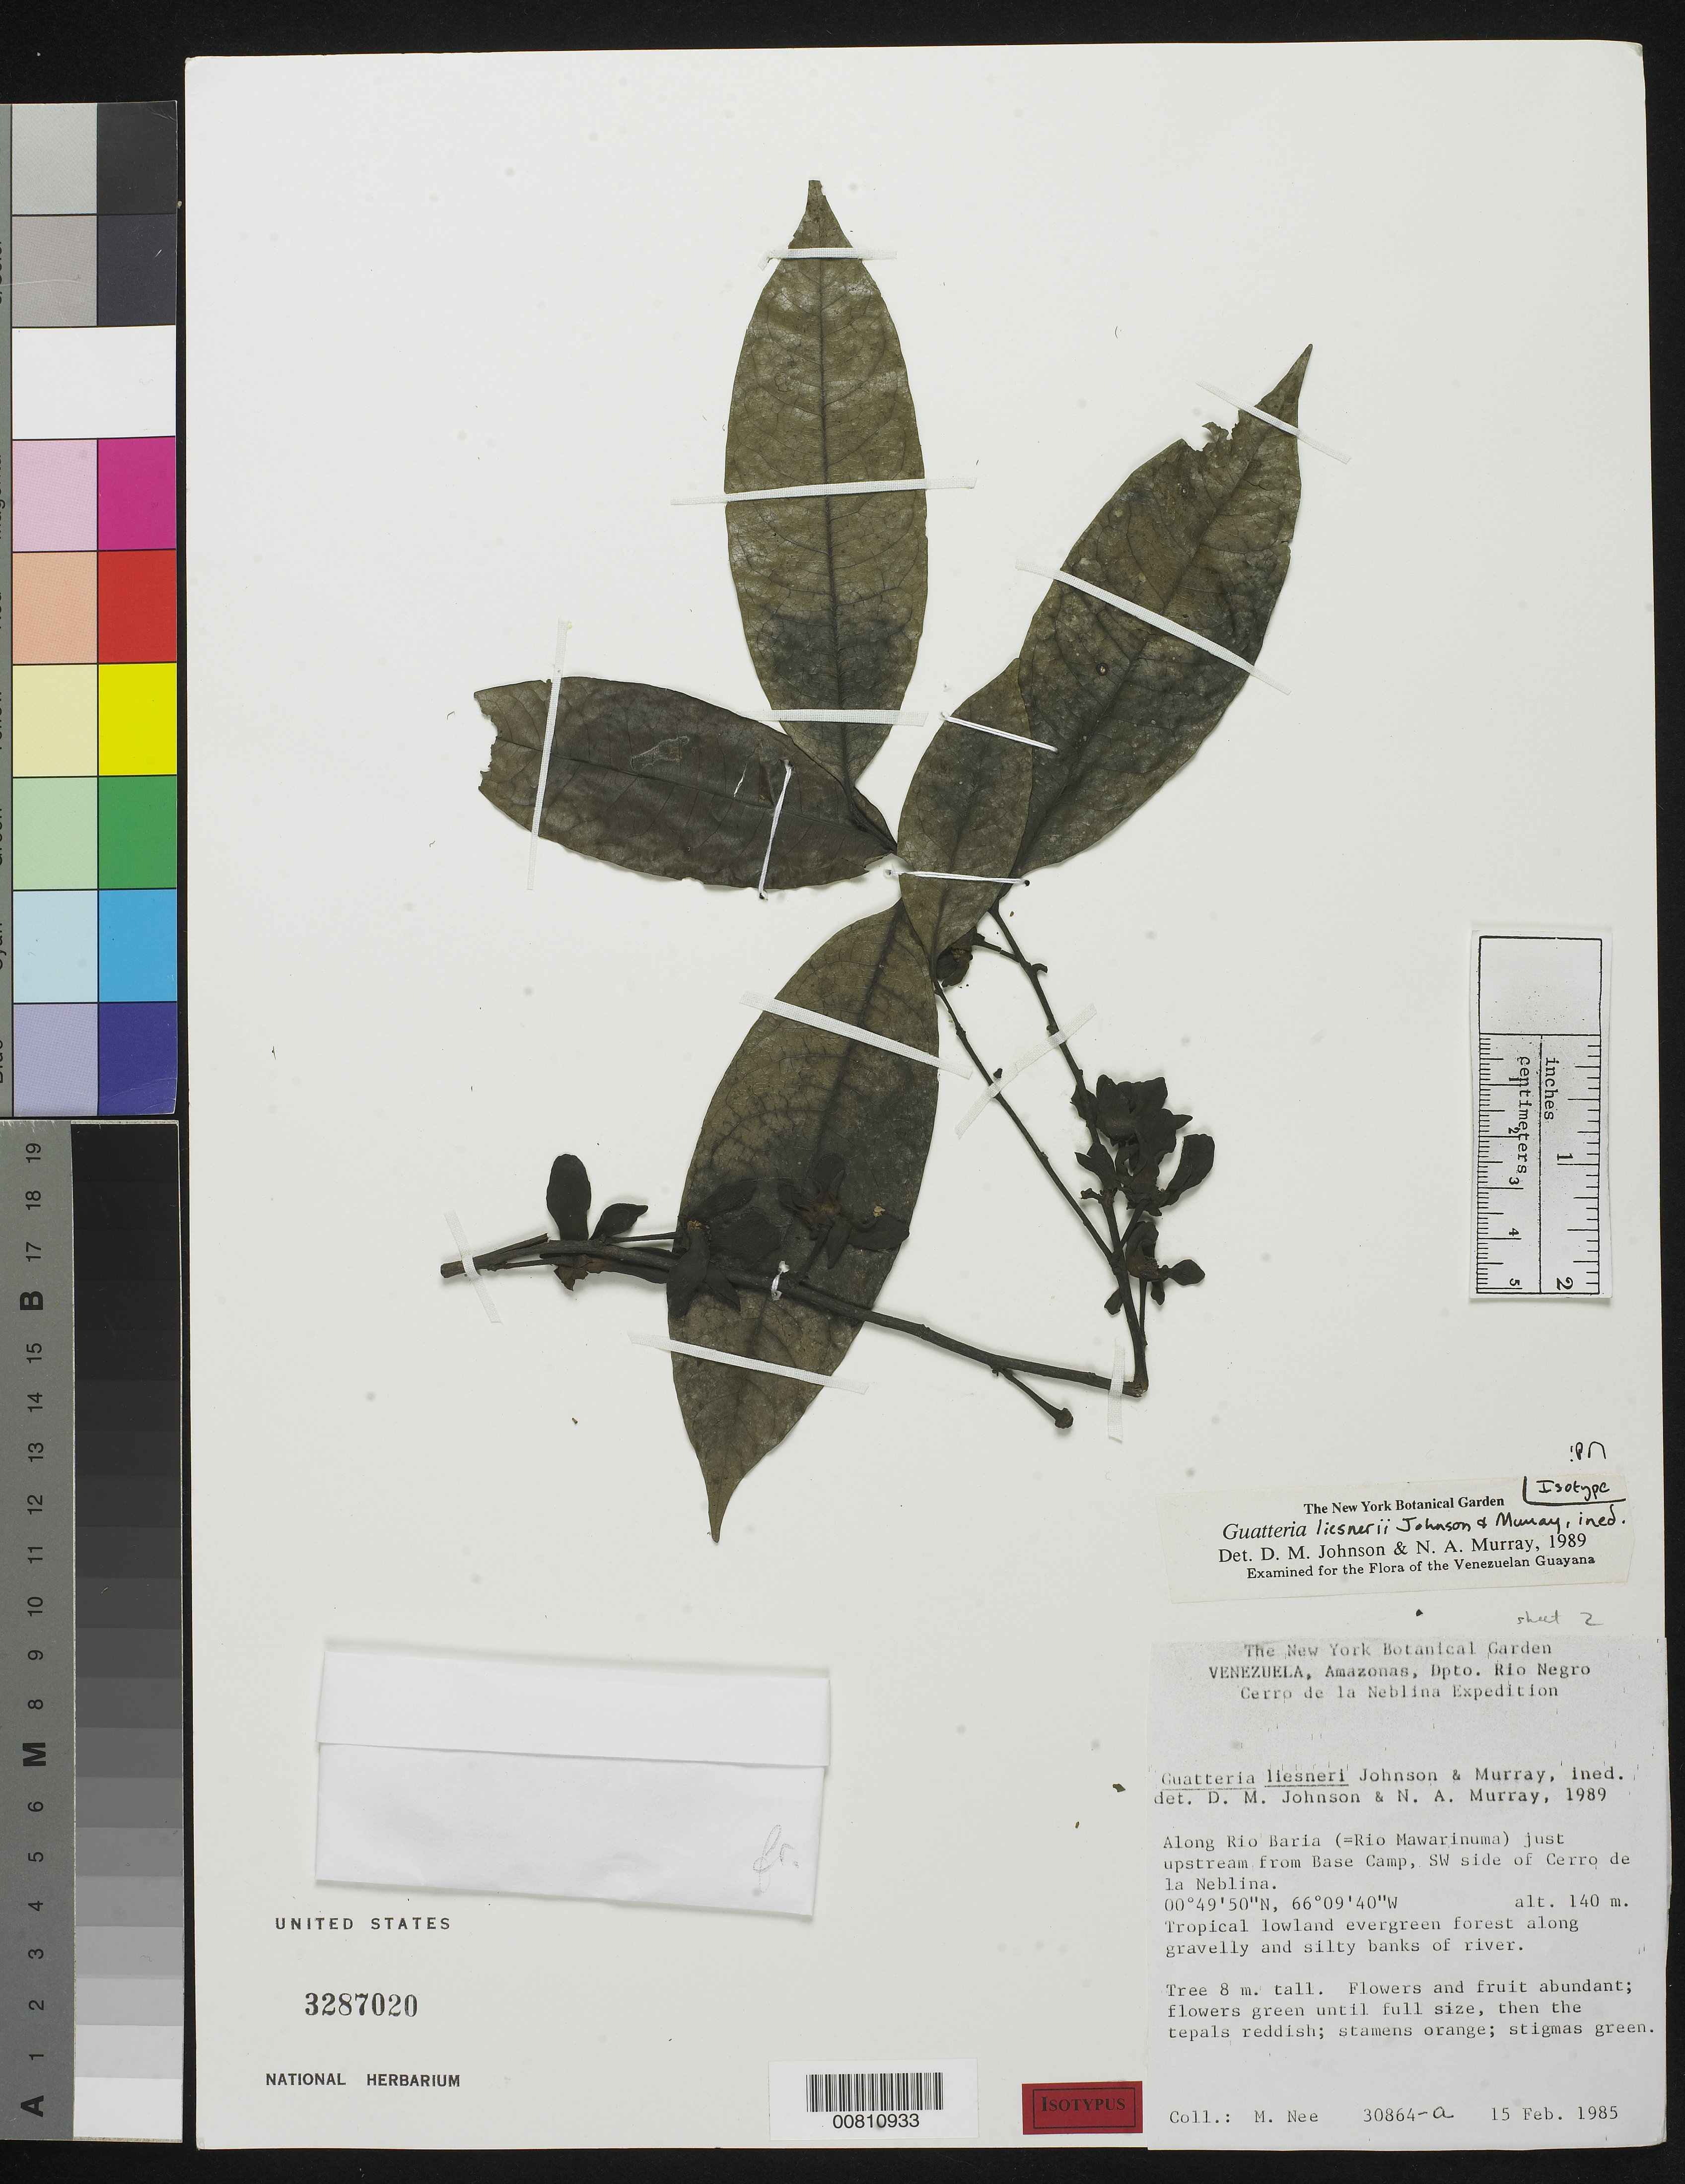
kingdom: Plantae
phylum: Tracheophyta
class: Magnoliopsida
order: Magnoliales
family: Annonaceae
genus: Guatteria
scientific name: Guatteria liesneri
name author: D.M. Johnson & N.A. Murray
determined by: Johnson, D. M.; Murray, N. A.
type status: Isotype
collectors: M. Nee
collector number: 30864-a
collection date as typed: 15 Feb 1985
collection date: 1985-02-15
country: Venezuela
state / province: Amazonas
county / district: Rio Negro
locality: Along Rio Baria (=Rio Mawarinuma) just upstream from Base Camp, SW side of Cerro de la Neblina.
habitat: Tropical lowland evergreen forest along gravelly and silty banks of river.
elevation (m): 140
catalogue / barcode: US 3287020